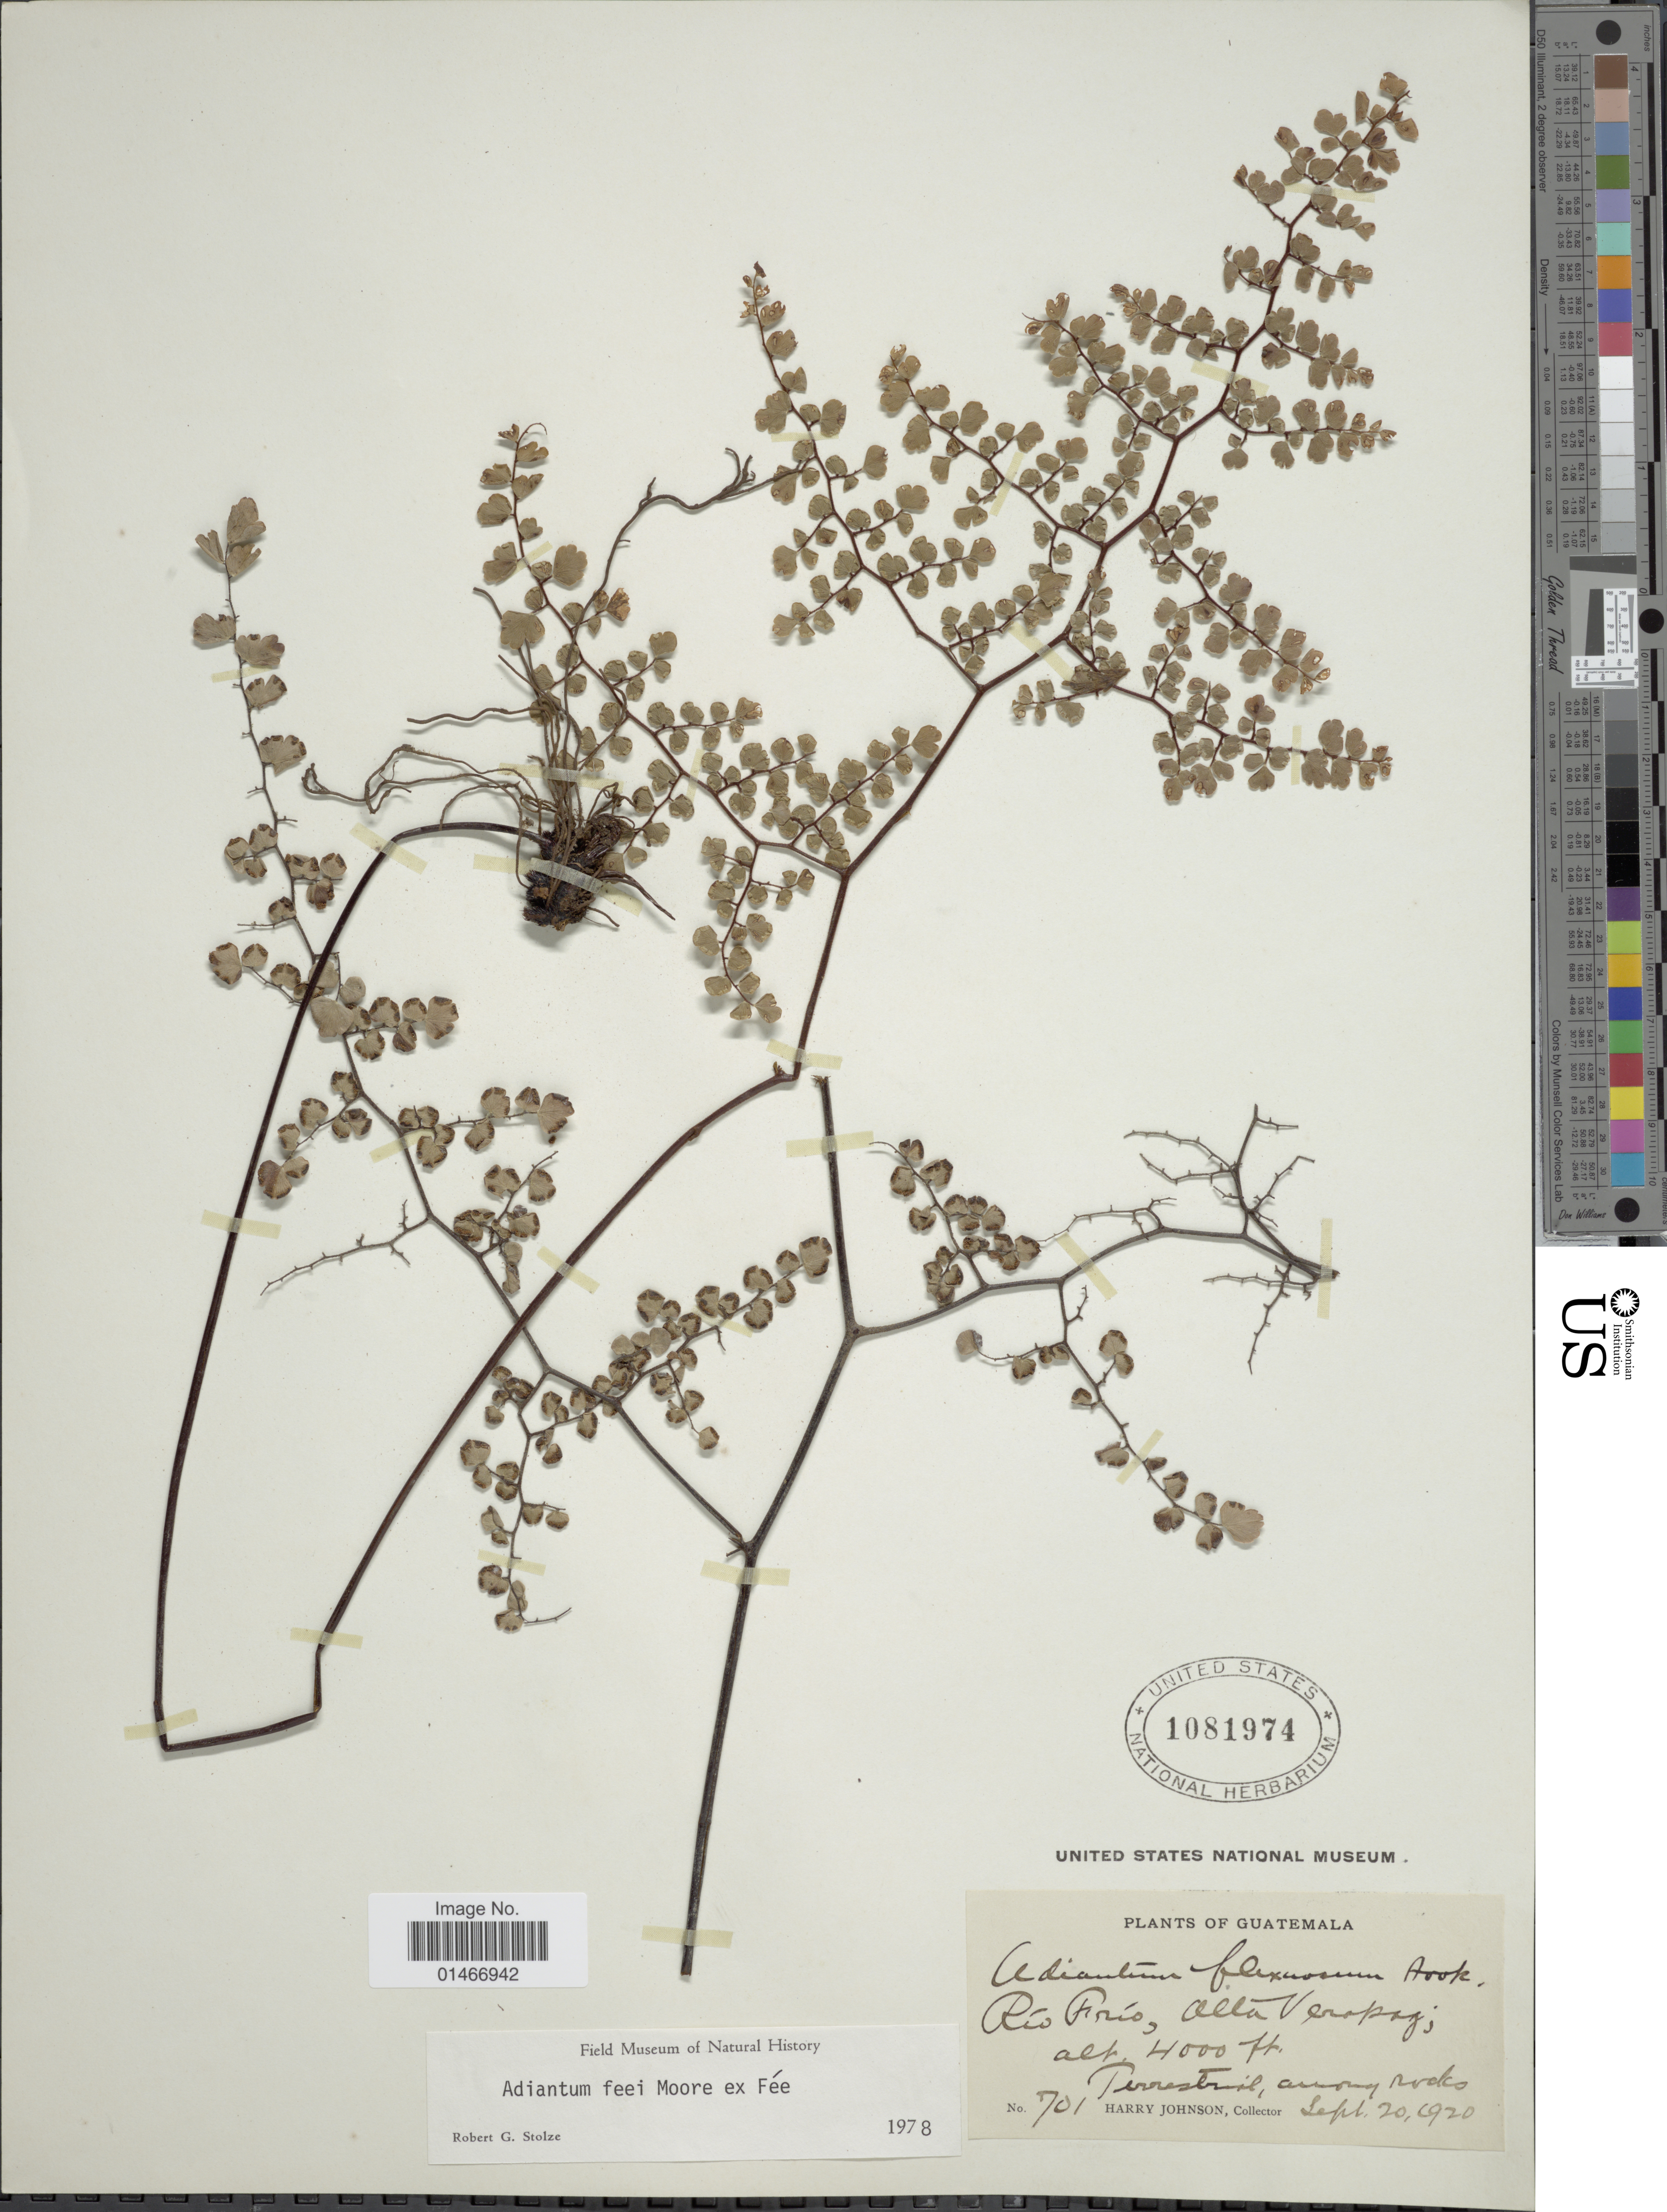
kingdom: Plantae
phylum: Tracheophyta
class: Polypodiopsida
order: Polypodiales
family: Pteridaceae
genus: Adiantum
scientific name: Adiantum feei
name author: T. Moore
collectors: H. Johnson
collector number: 701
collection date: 1920-09-20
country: Guatemala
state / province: Alta Verapaz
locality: Rio Frio.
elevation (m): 1219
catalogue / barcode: US 1081974